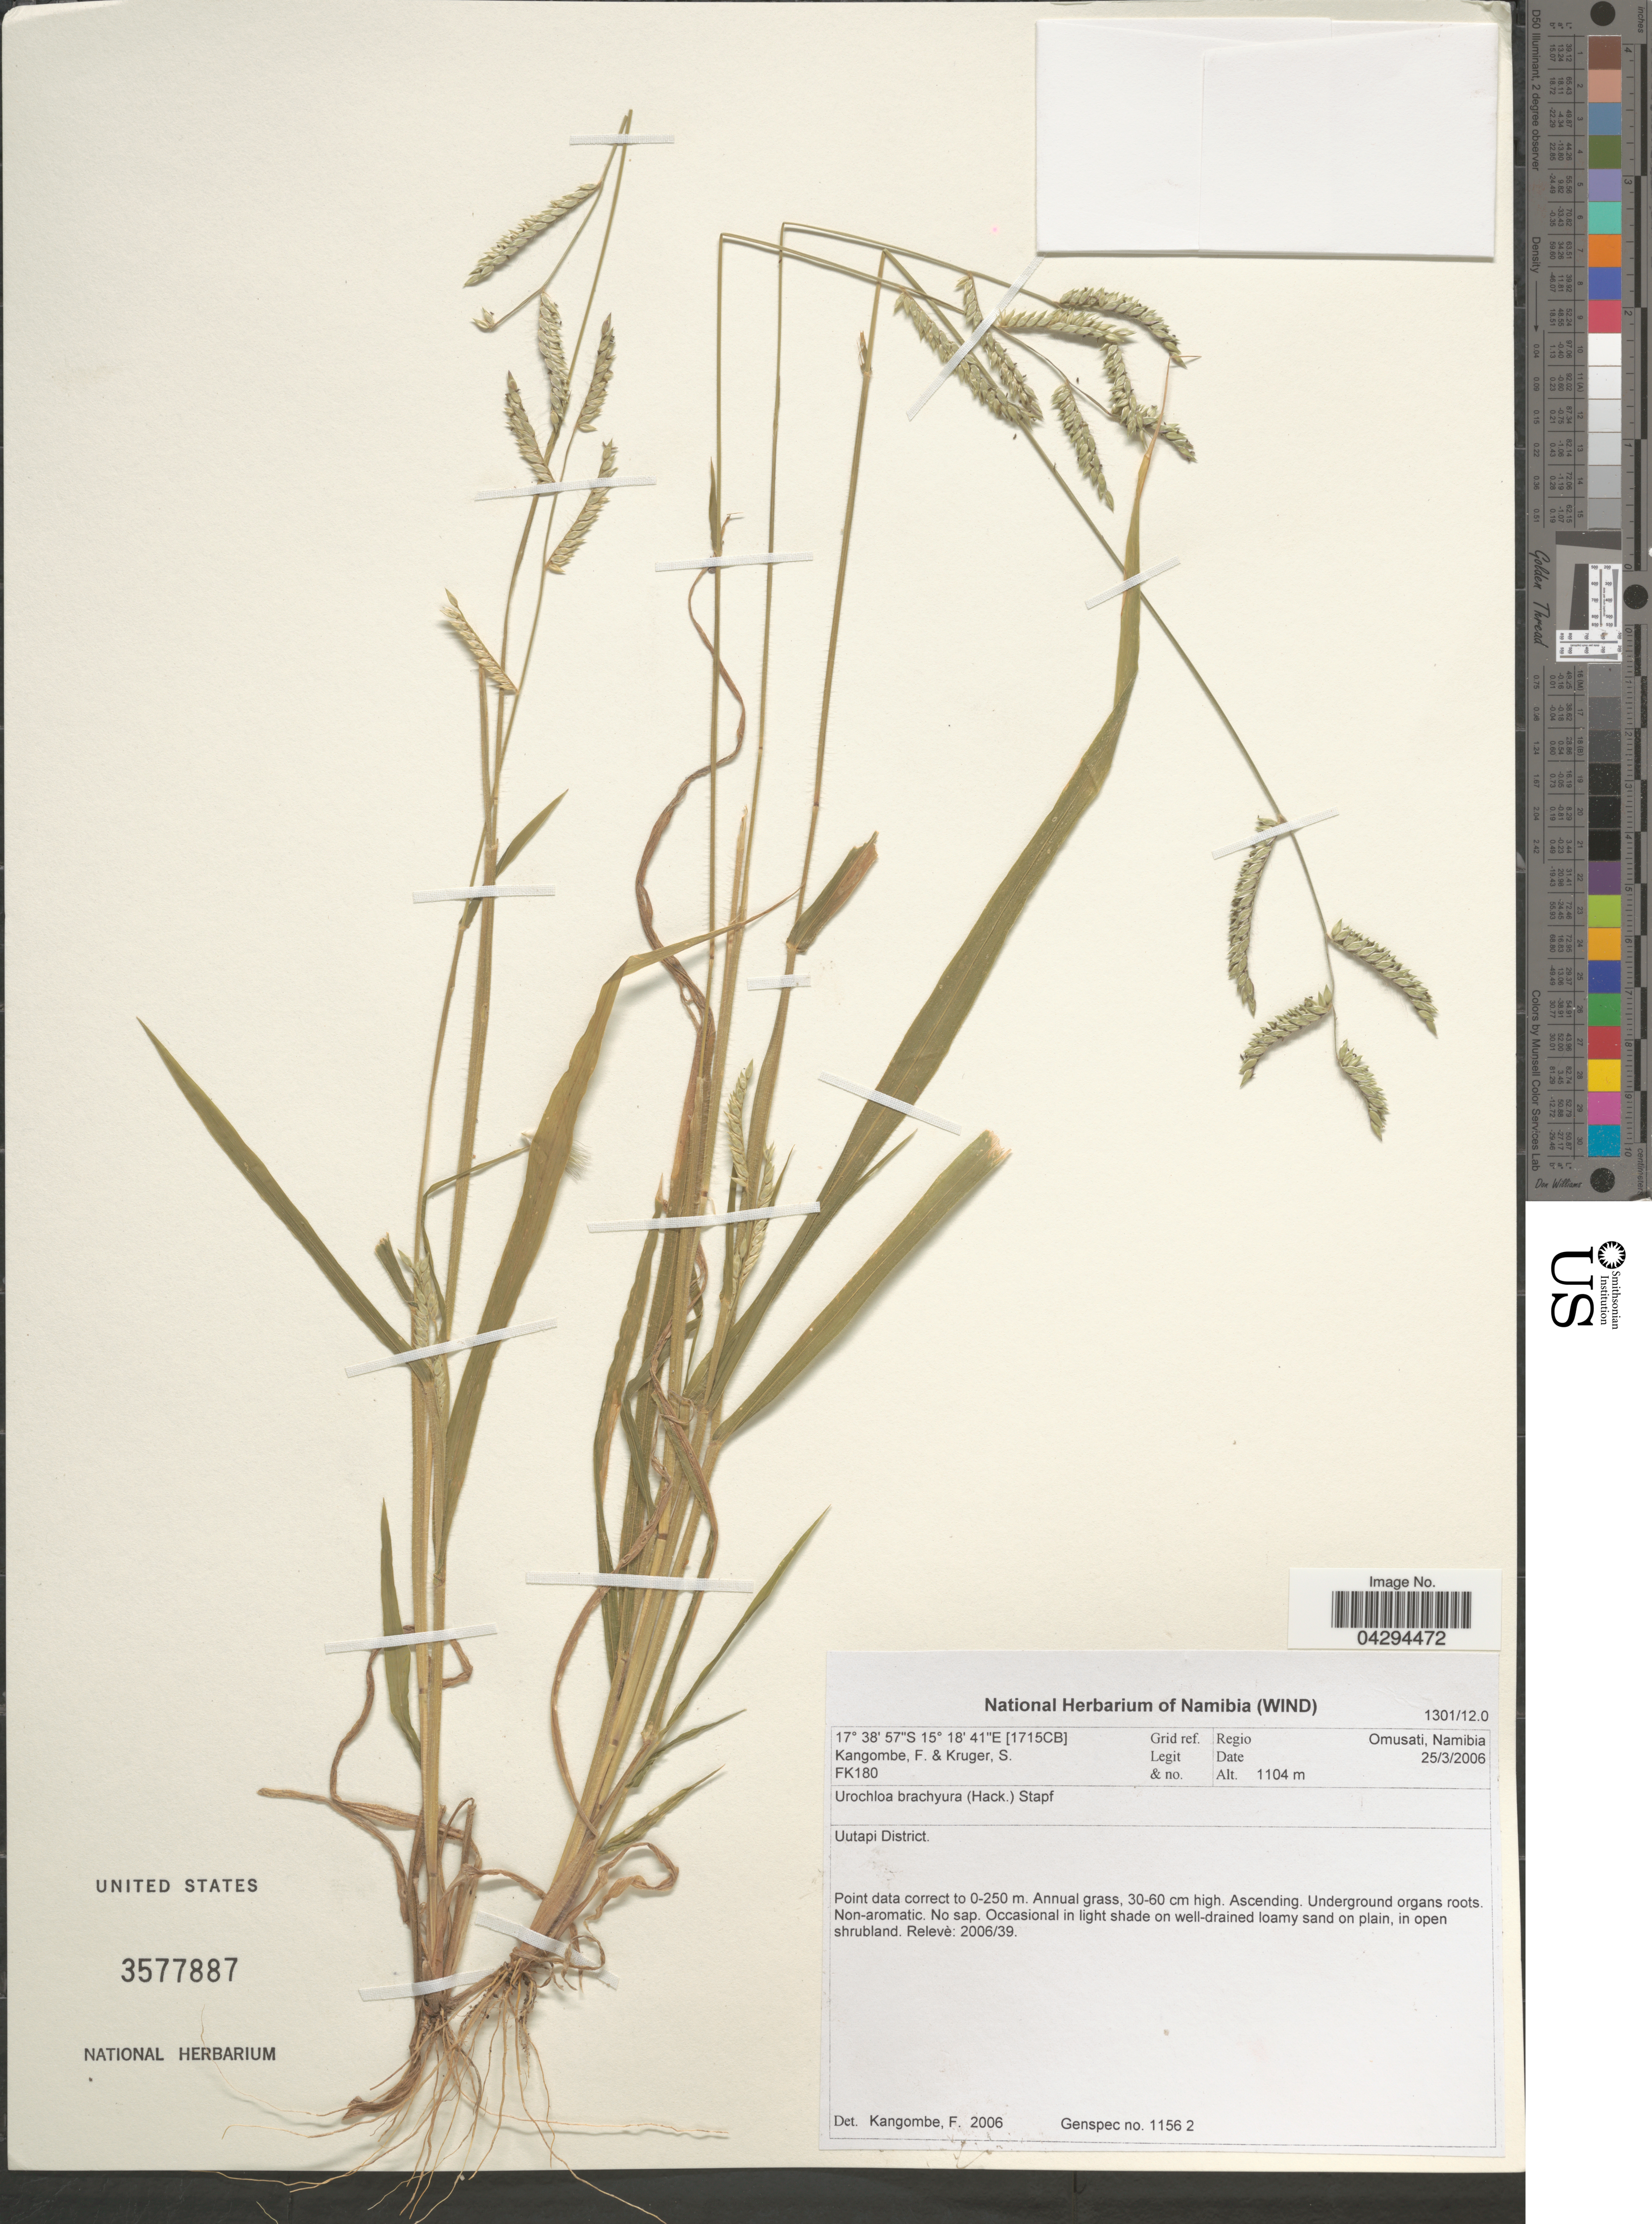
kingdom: Plantae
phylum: Tracheophyta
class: Liliopsida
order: Poales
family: Poaceae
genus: Urochloa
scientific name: Urochloa brachyura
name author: Hack. ex Schinz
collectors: F. Kangombe & S. Kruger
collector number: FK180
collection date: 2006-03-25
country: Namibia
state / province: Omusati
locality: [1715CB] Grid ref. Regio Omusati. Uutapi District.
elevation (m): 1104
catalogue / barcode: US 3577887